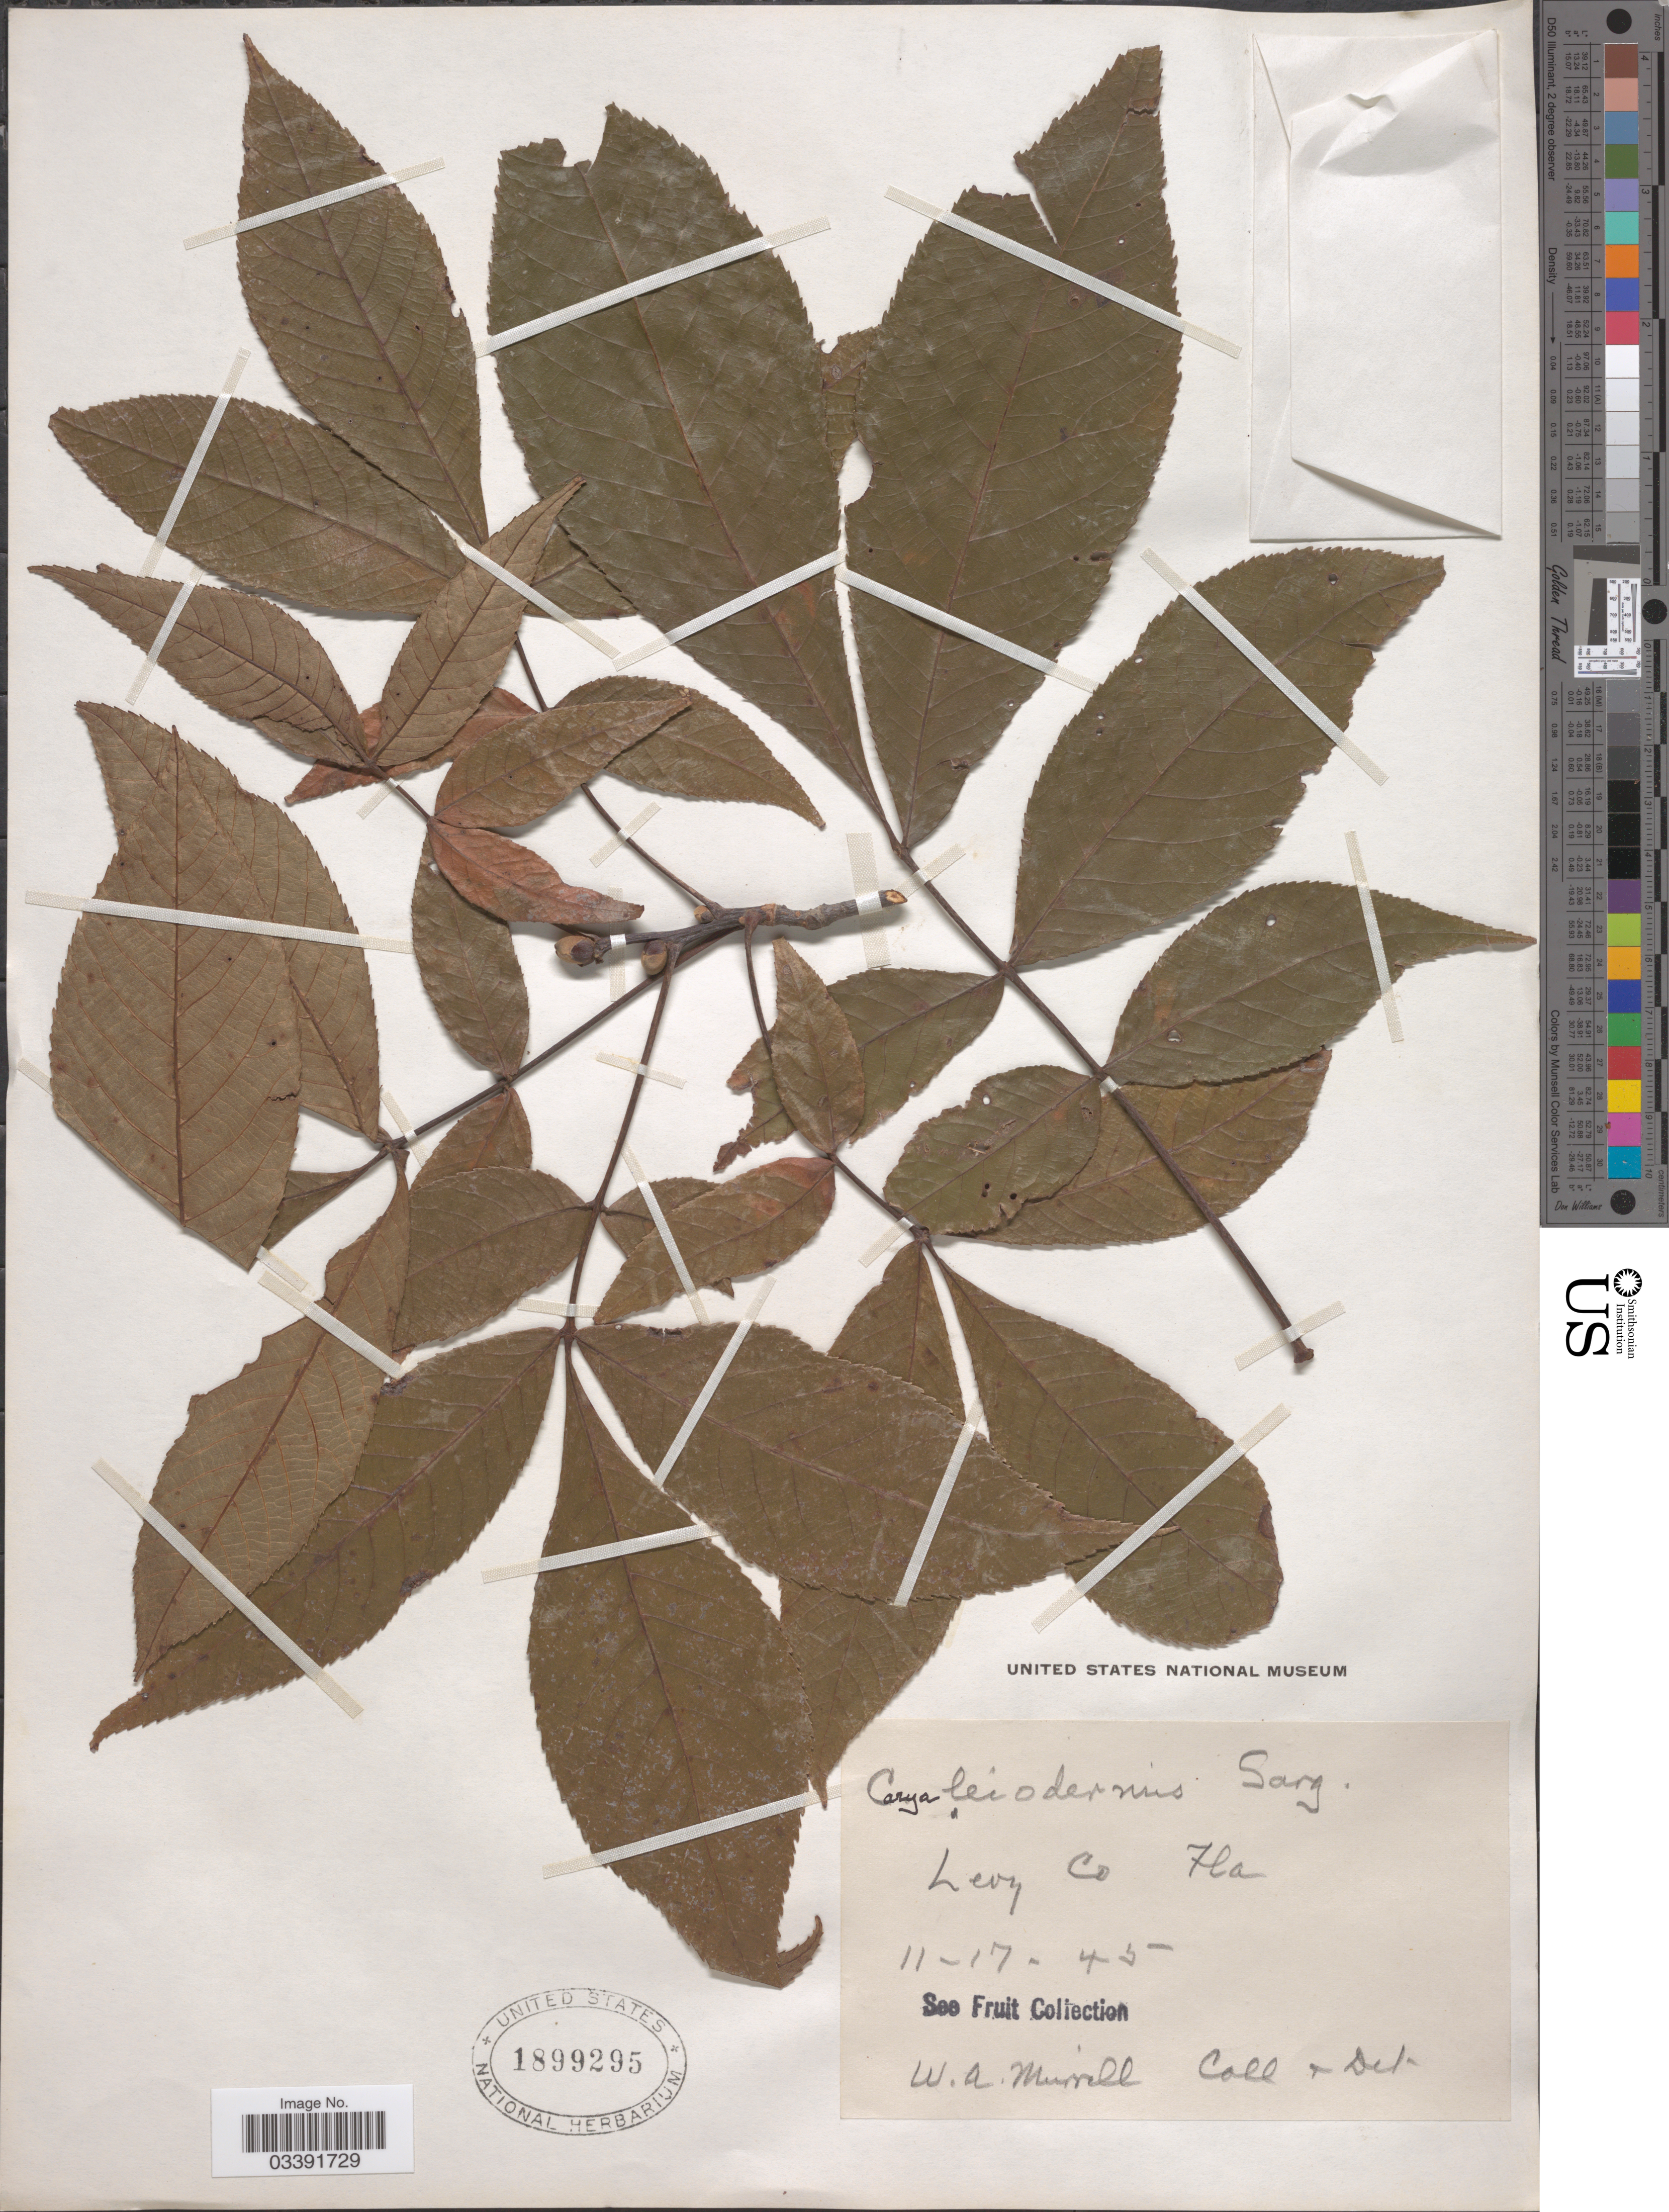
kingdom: Plantae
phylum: Tracheophyta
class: Magnoliopsida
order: Fagales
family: Juglandaceae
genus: Carya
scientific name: Carya glabra var. megacarpa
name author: (Sarg.) Sarg.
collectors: W. A. Murrill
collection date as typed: Transcribed d/m/y: 17/11/45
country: United States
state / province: Florida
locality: Levy Co.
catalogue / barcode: US 1899295